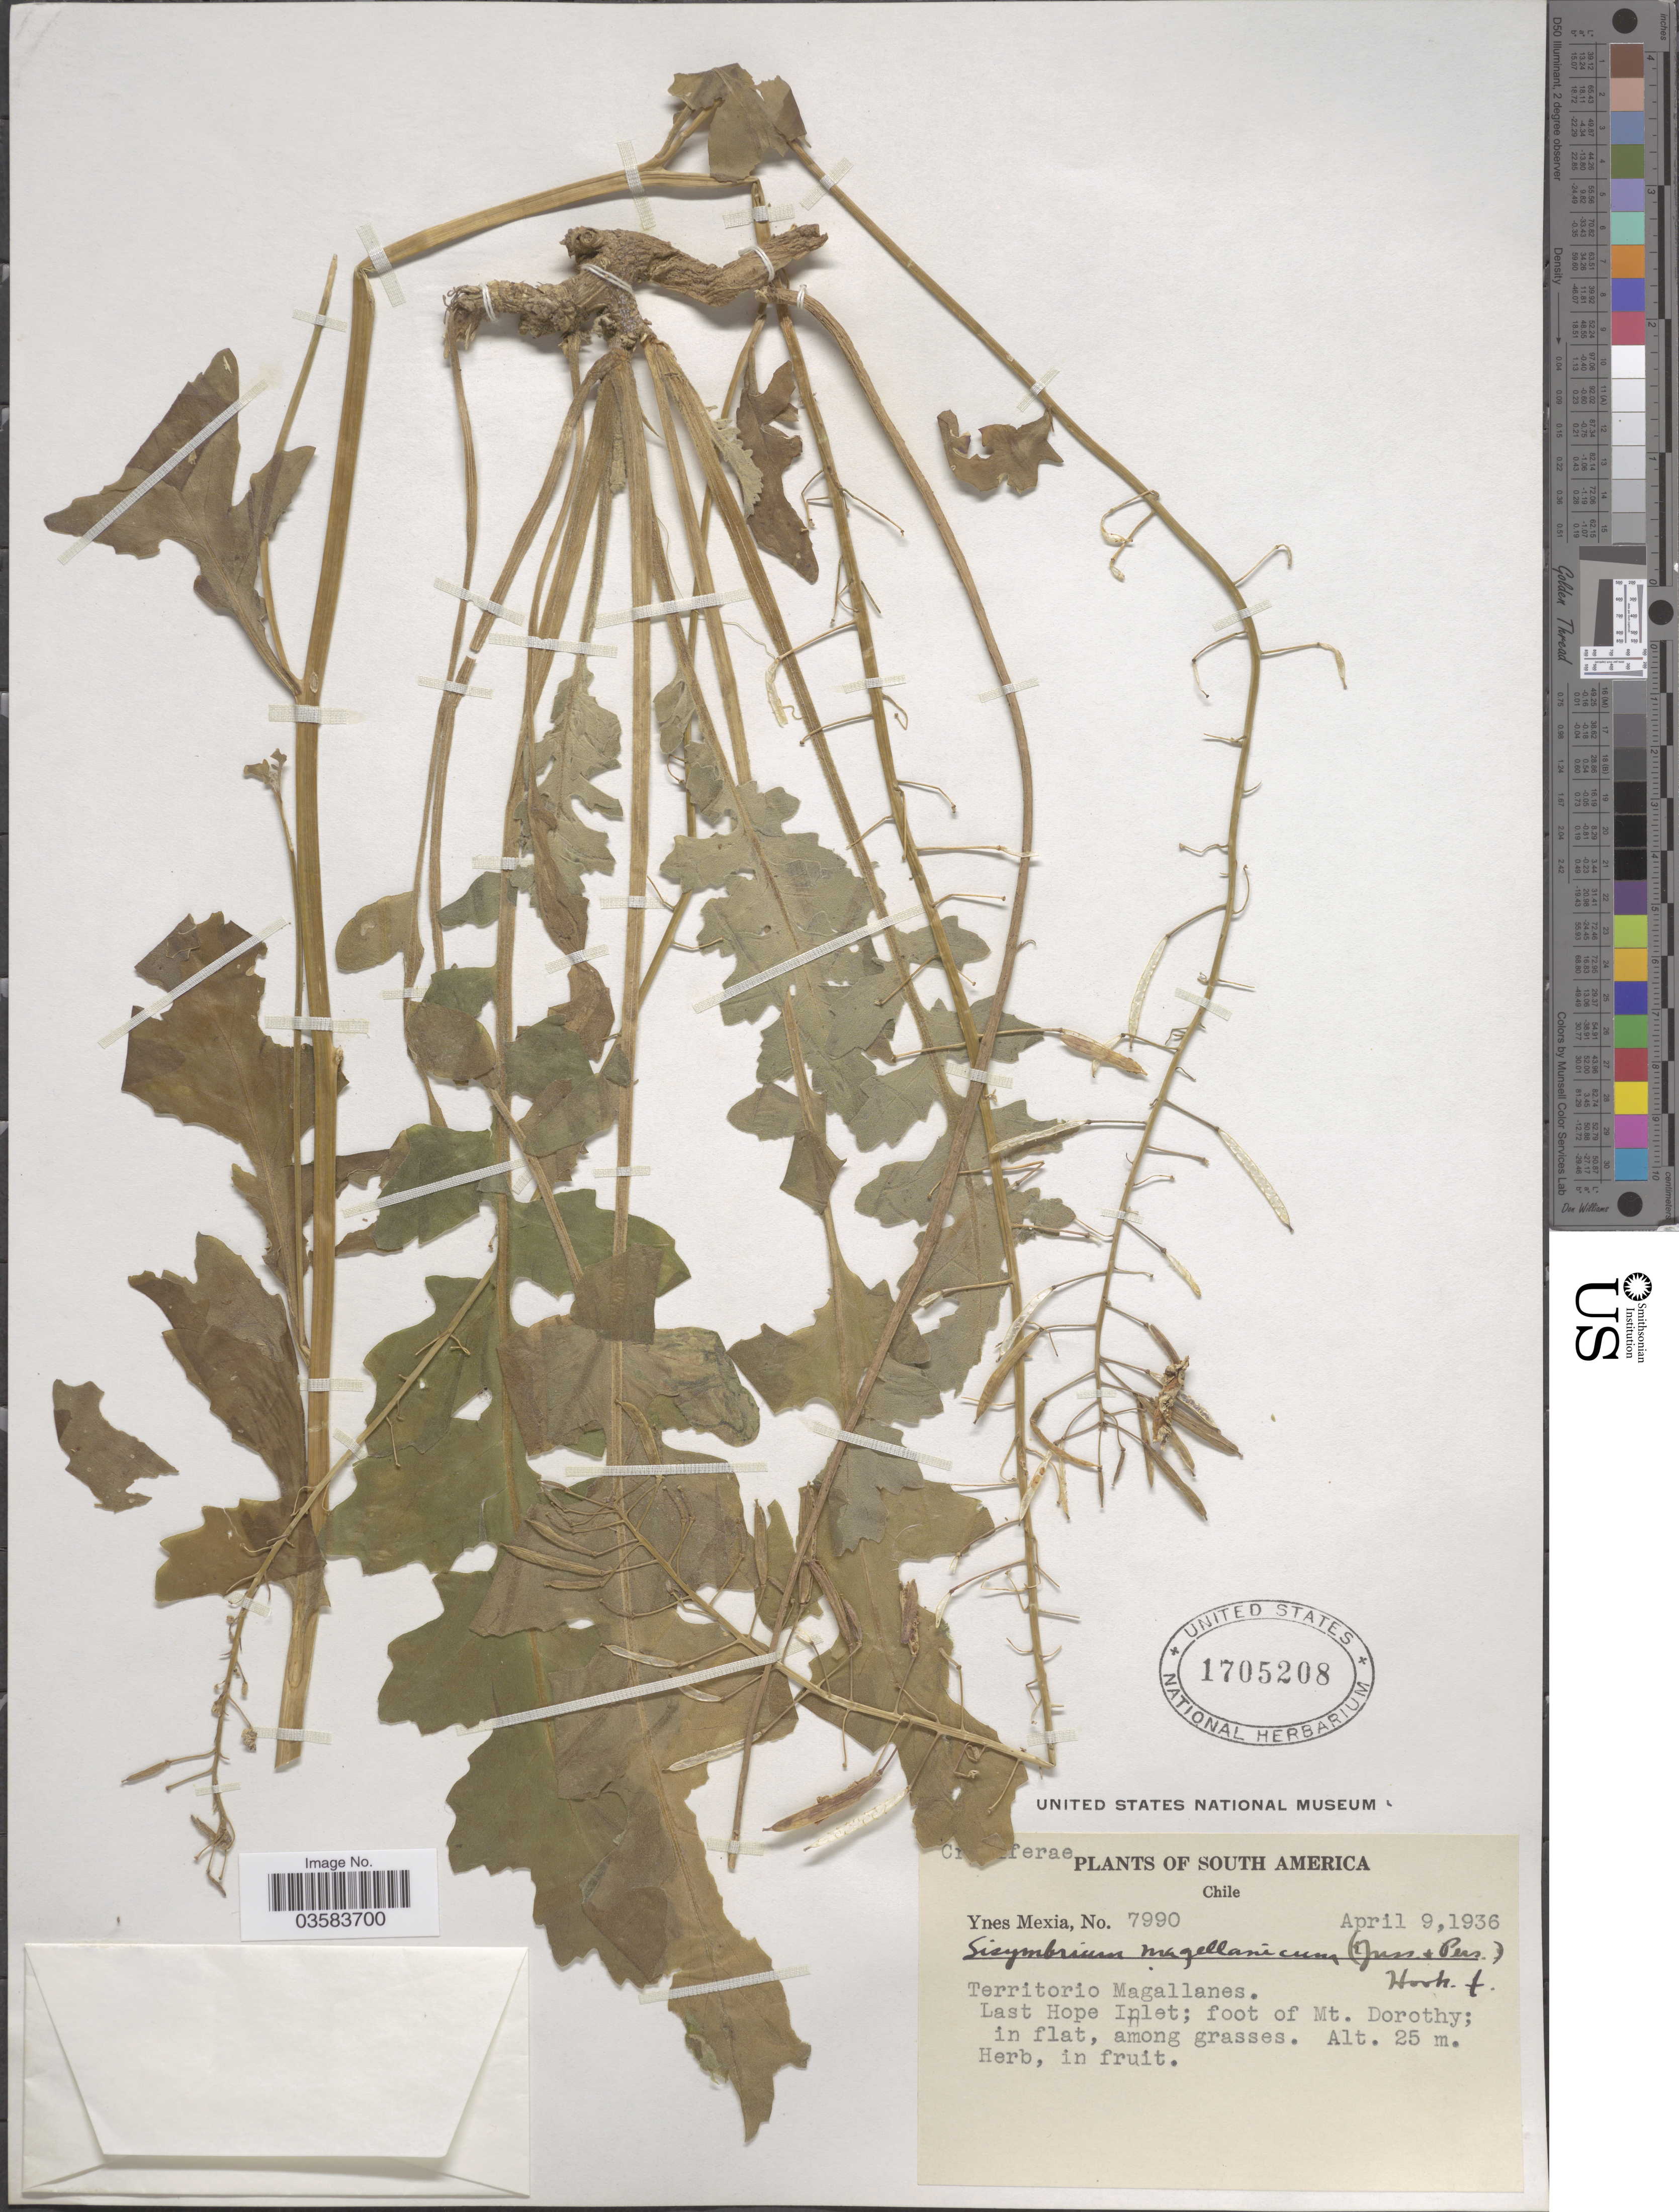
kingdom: Plantae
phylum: Tracheophyta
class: Magnoliopsida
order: Brassicales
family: Brassicaceae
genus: Polypsecadium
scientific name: Polypsecadium magellanicum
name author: (Juss. ex Pers.) Al-Shehbaz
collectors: Y. Mexia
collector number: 7990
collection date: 1936-04-09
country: Chile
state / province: Magallanes y de la Antártica Chilena (XII)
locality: Territorio Magallanes. Last Hope Inlet; foot of Mt. Dorothy.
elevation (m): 25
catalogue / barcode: US 1705208